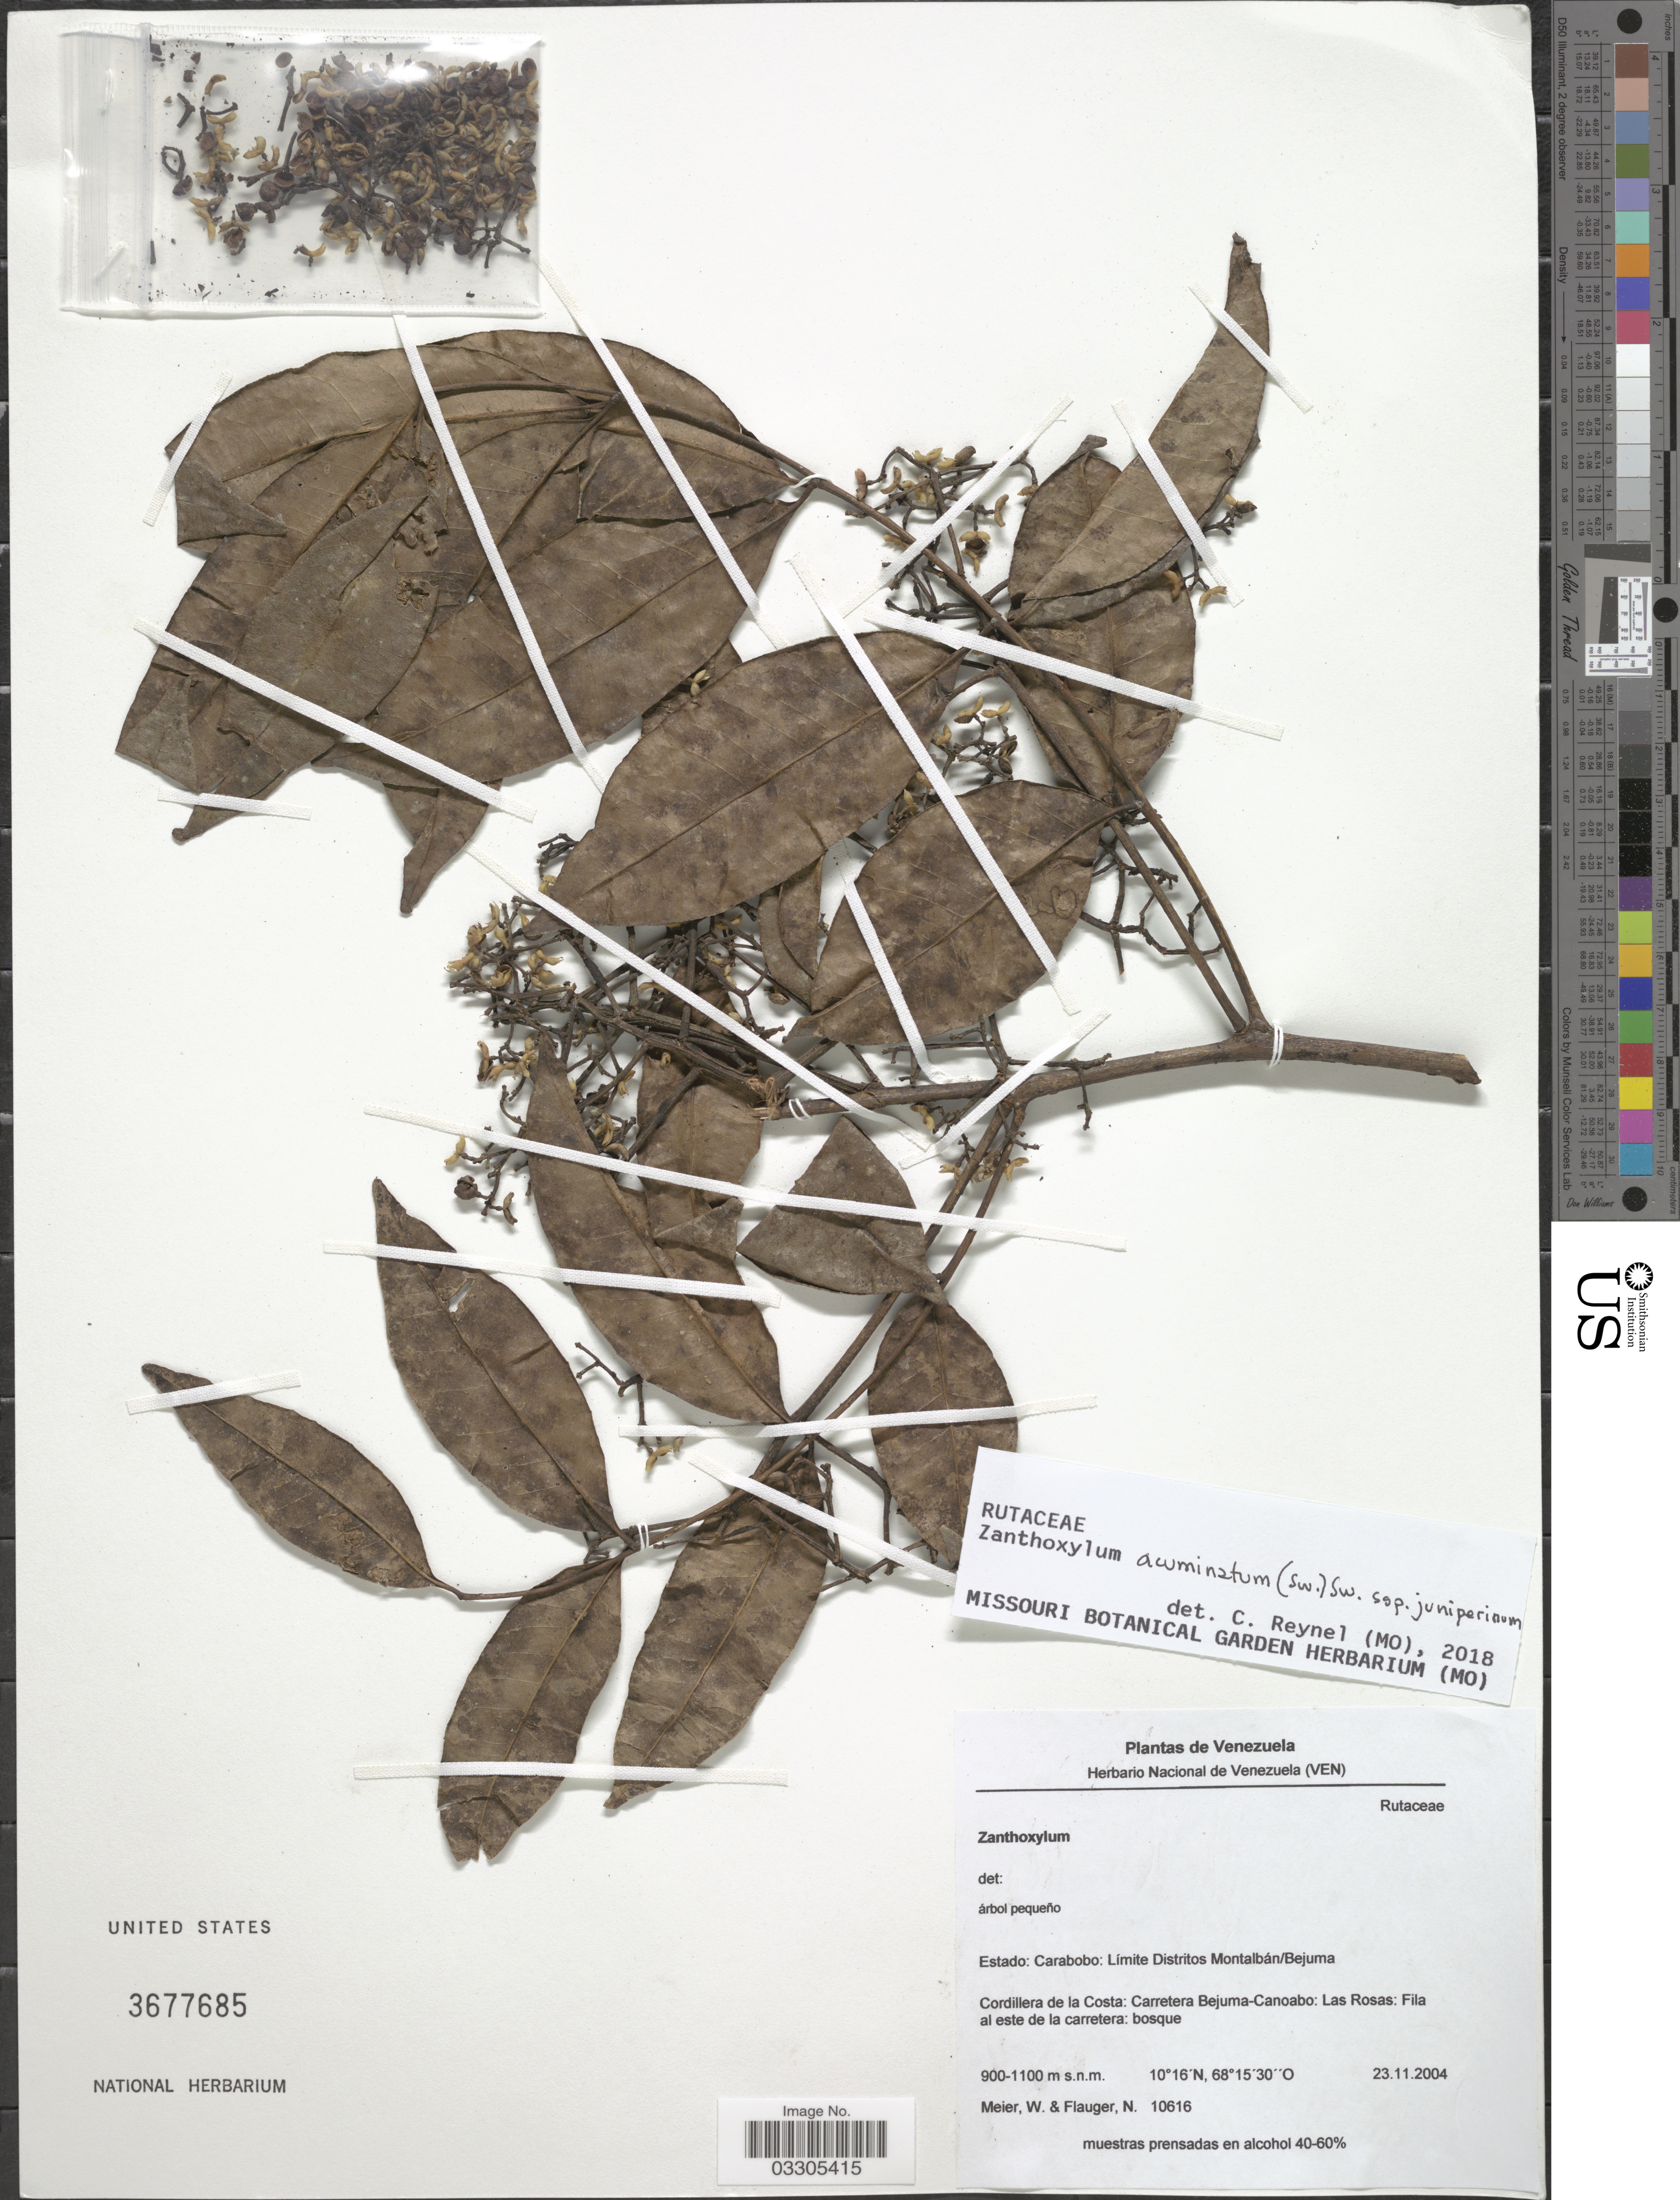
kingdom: Plantae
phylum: Tracheophyta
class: Magnoliopsida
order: Sapindales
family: Rutaceae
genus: Zanthoxylum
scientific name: Zanthoxylum acuminatum subsp. juniperinum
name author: (Poepp.) Reynel ex C. Nelson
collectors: W. Meier & N. Flauger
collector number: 10616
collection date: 2004-11-23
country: Venezuela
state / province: Carabobo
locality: Límite Distritos Montalbán/Bejuma. Cordillera de la Costa: Carretera Bejuma-Canoabo: Las Rosas: Fila al este de la carretera: bosque.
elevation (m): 900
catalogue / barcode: US 3677685